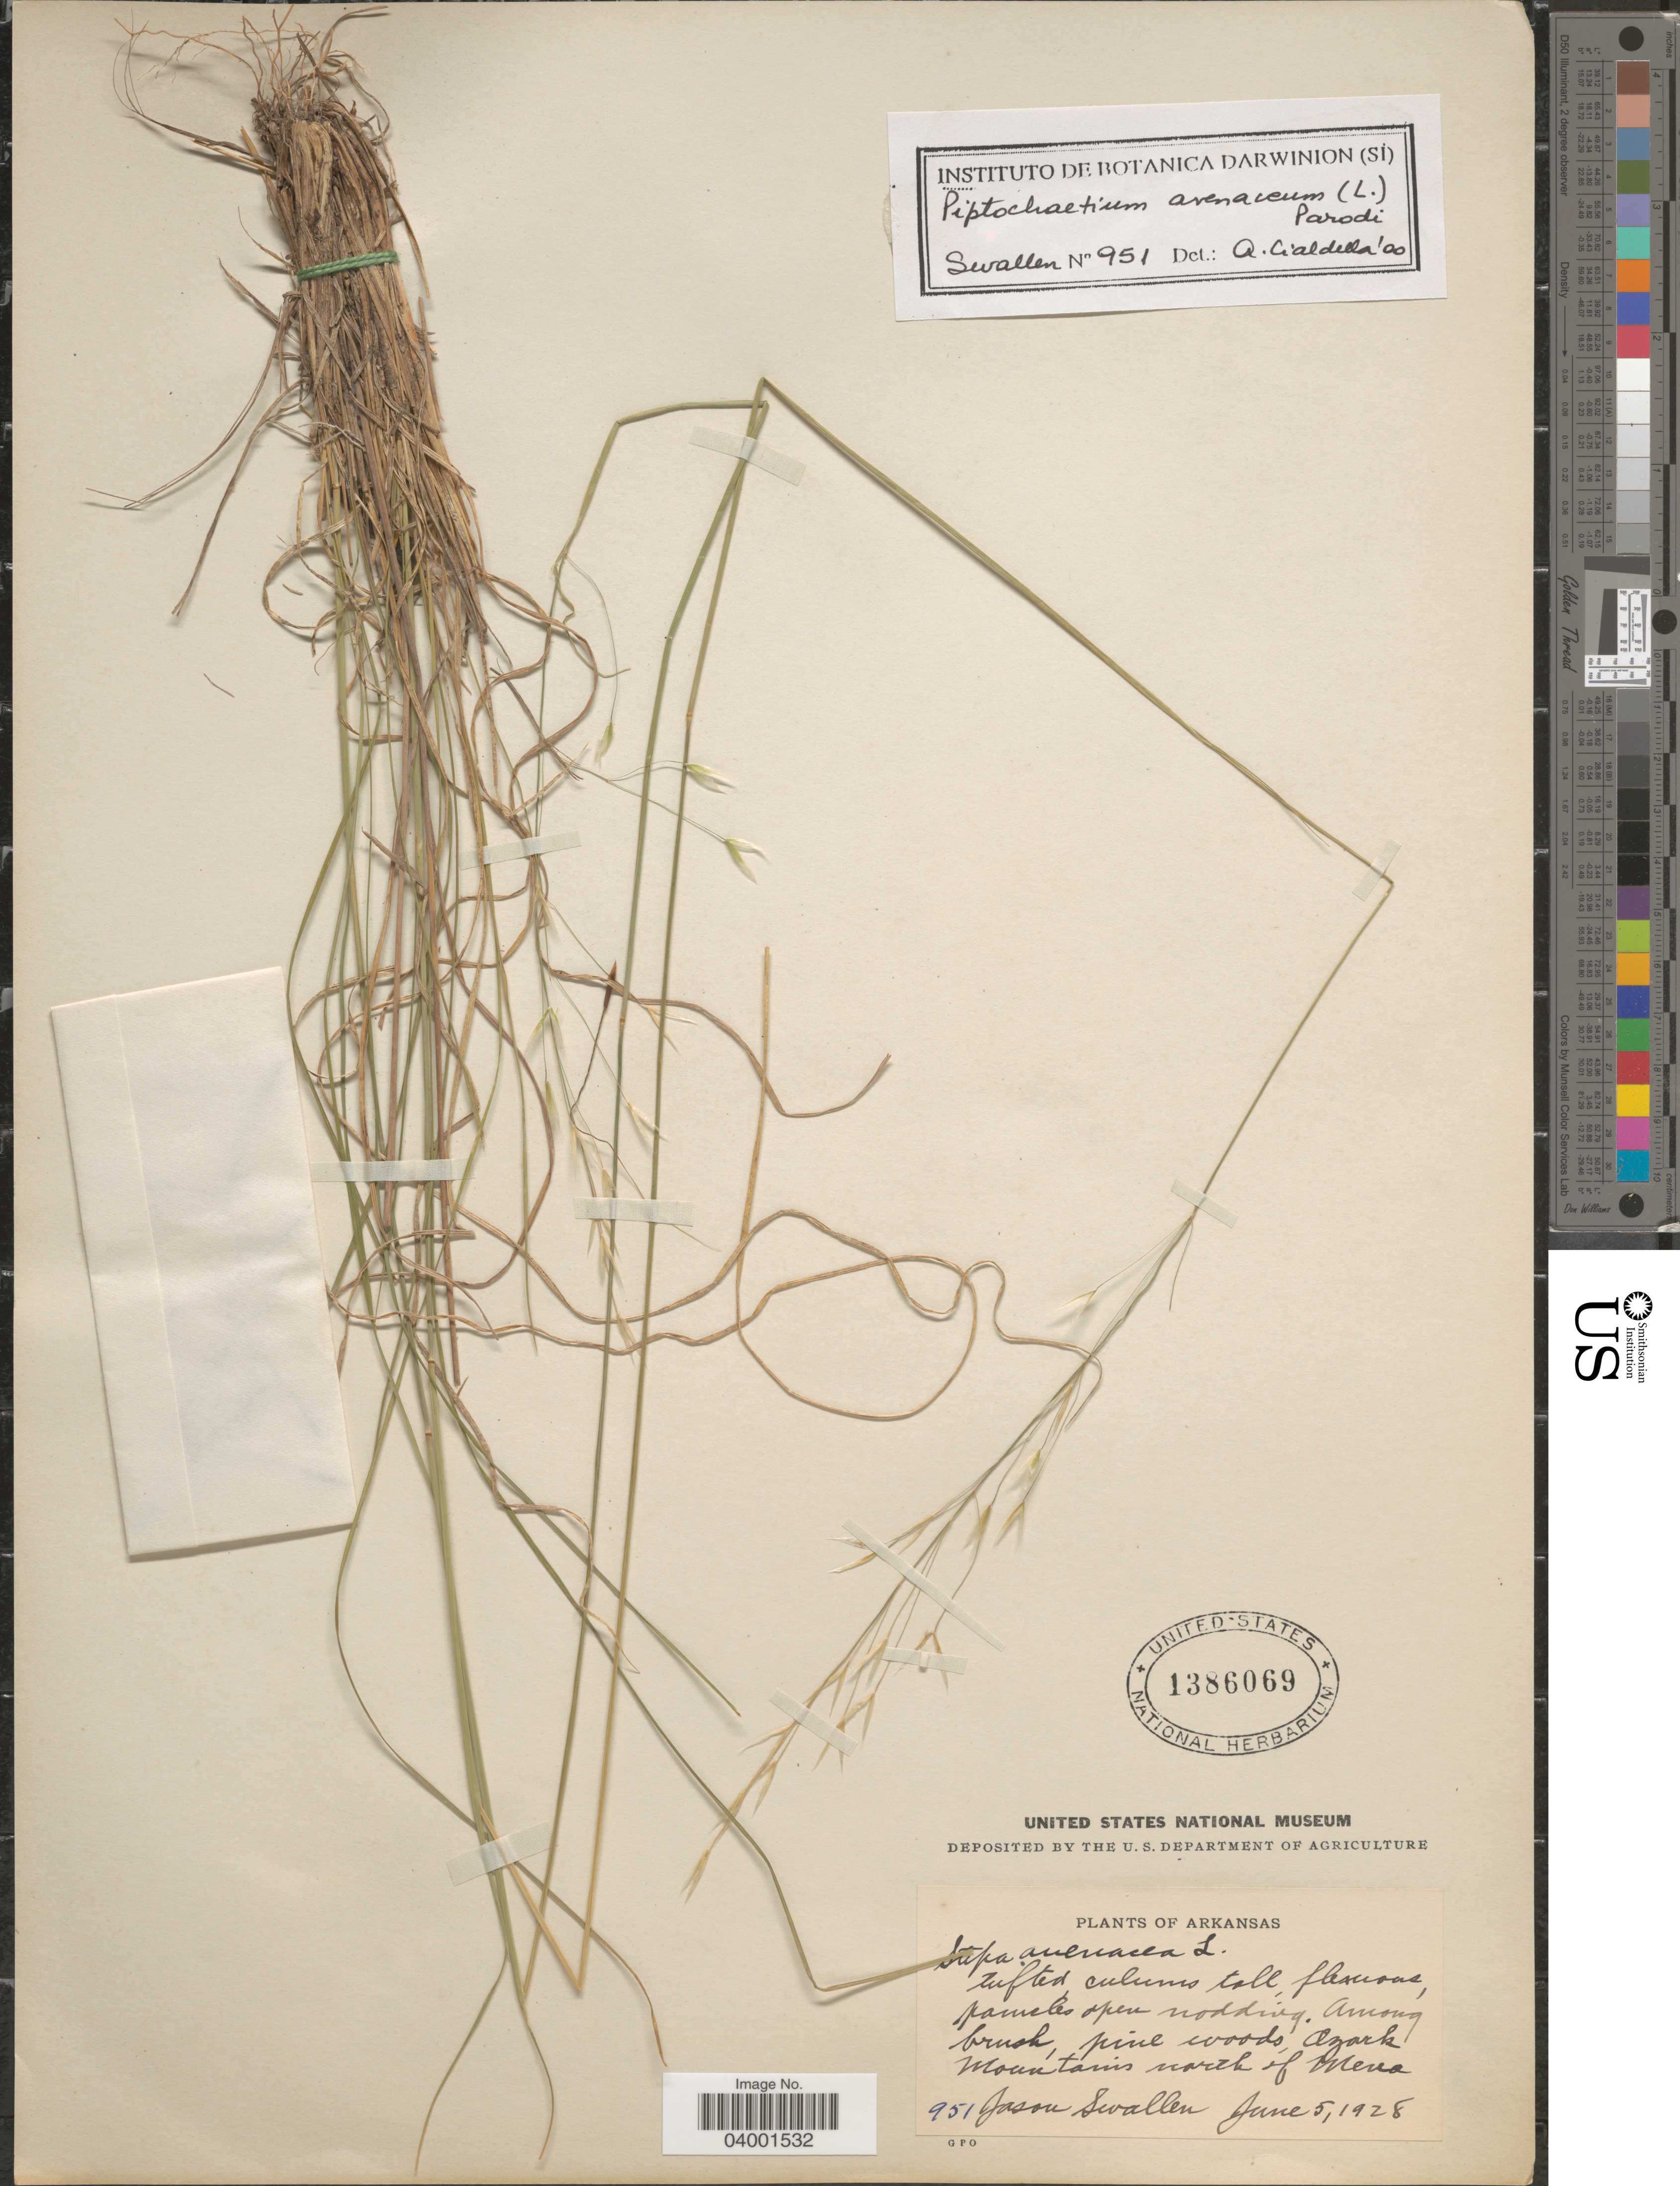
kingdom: Plantae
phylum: Tracheophyta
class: Liliopsida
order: Poales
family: Poaceae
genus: Piptochaetium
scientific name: Piptochaetium avenaceum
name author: (L.) Parodi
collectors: J. R. Swallen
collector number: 951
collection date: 1928-06-05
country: United States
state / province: Arkansas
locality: Among brush, pine woods, Ozark Mountains north of Mena.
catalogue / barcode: US 1386069